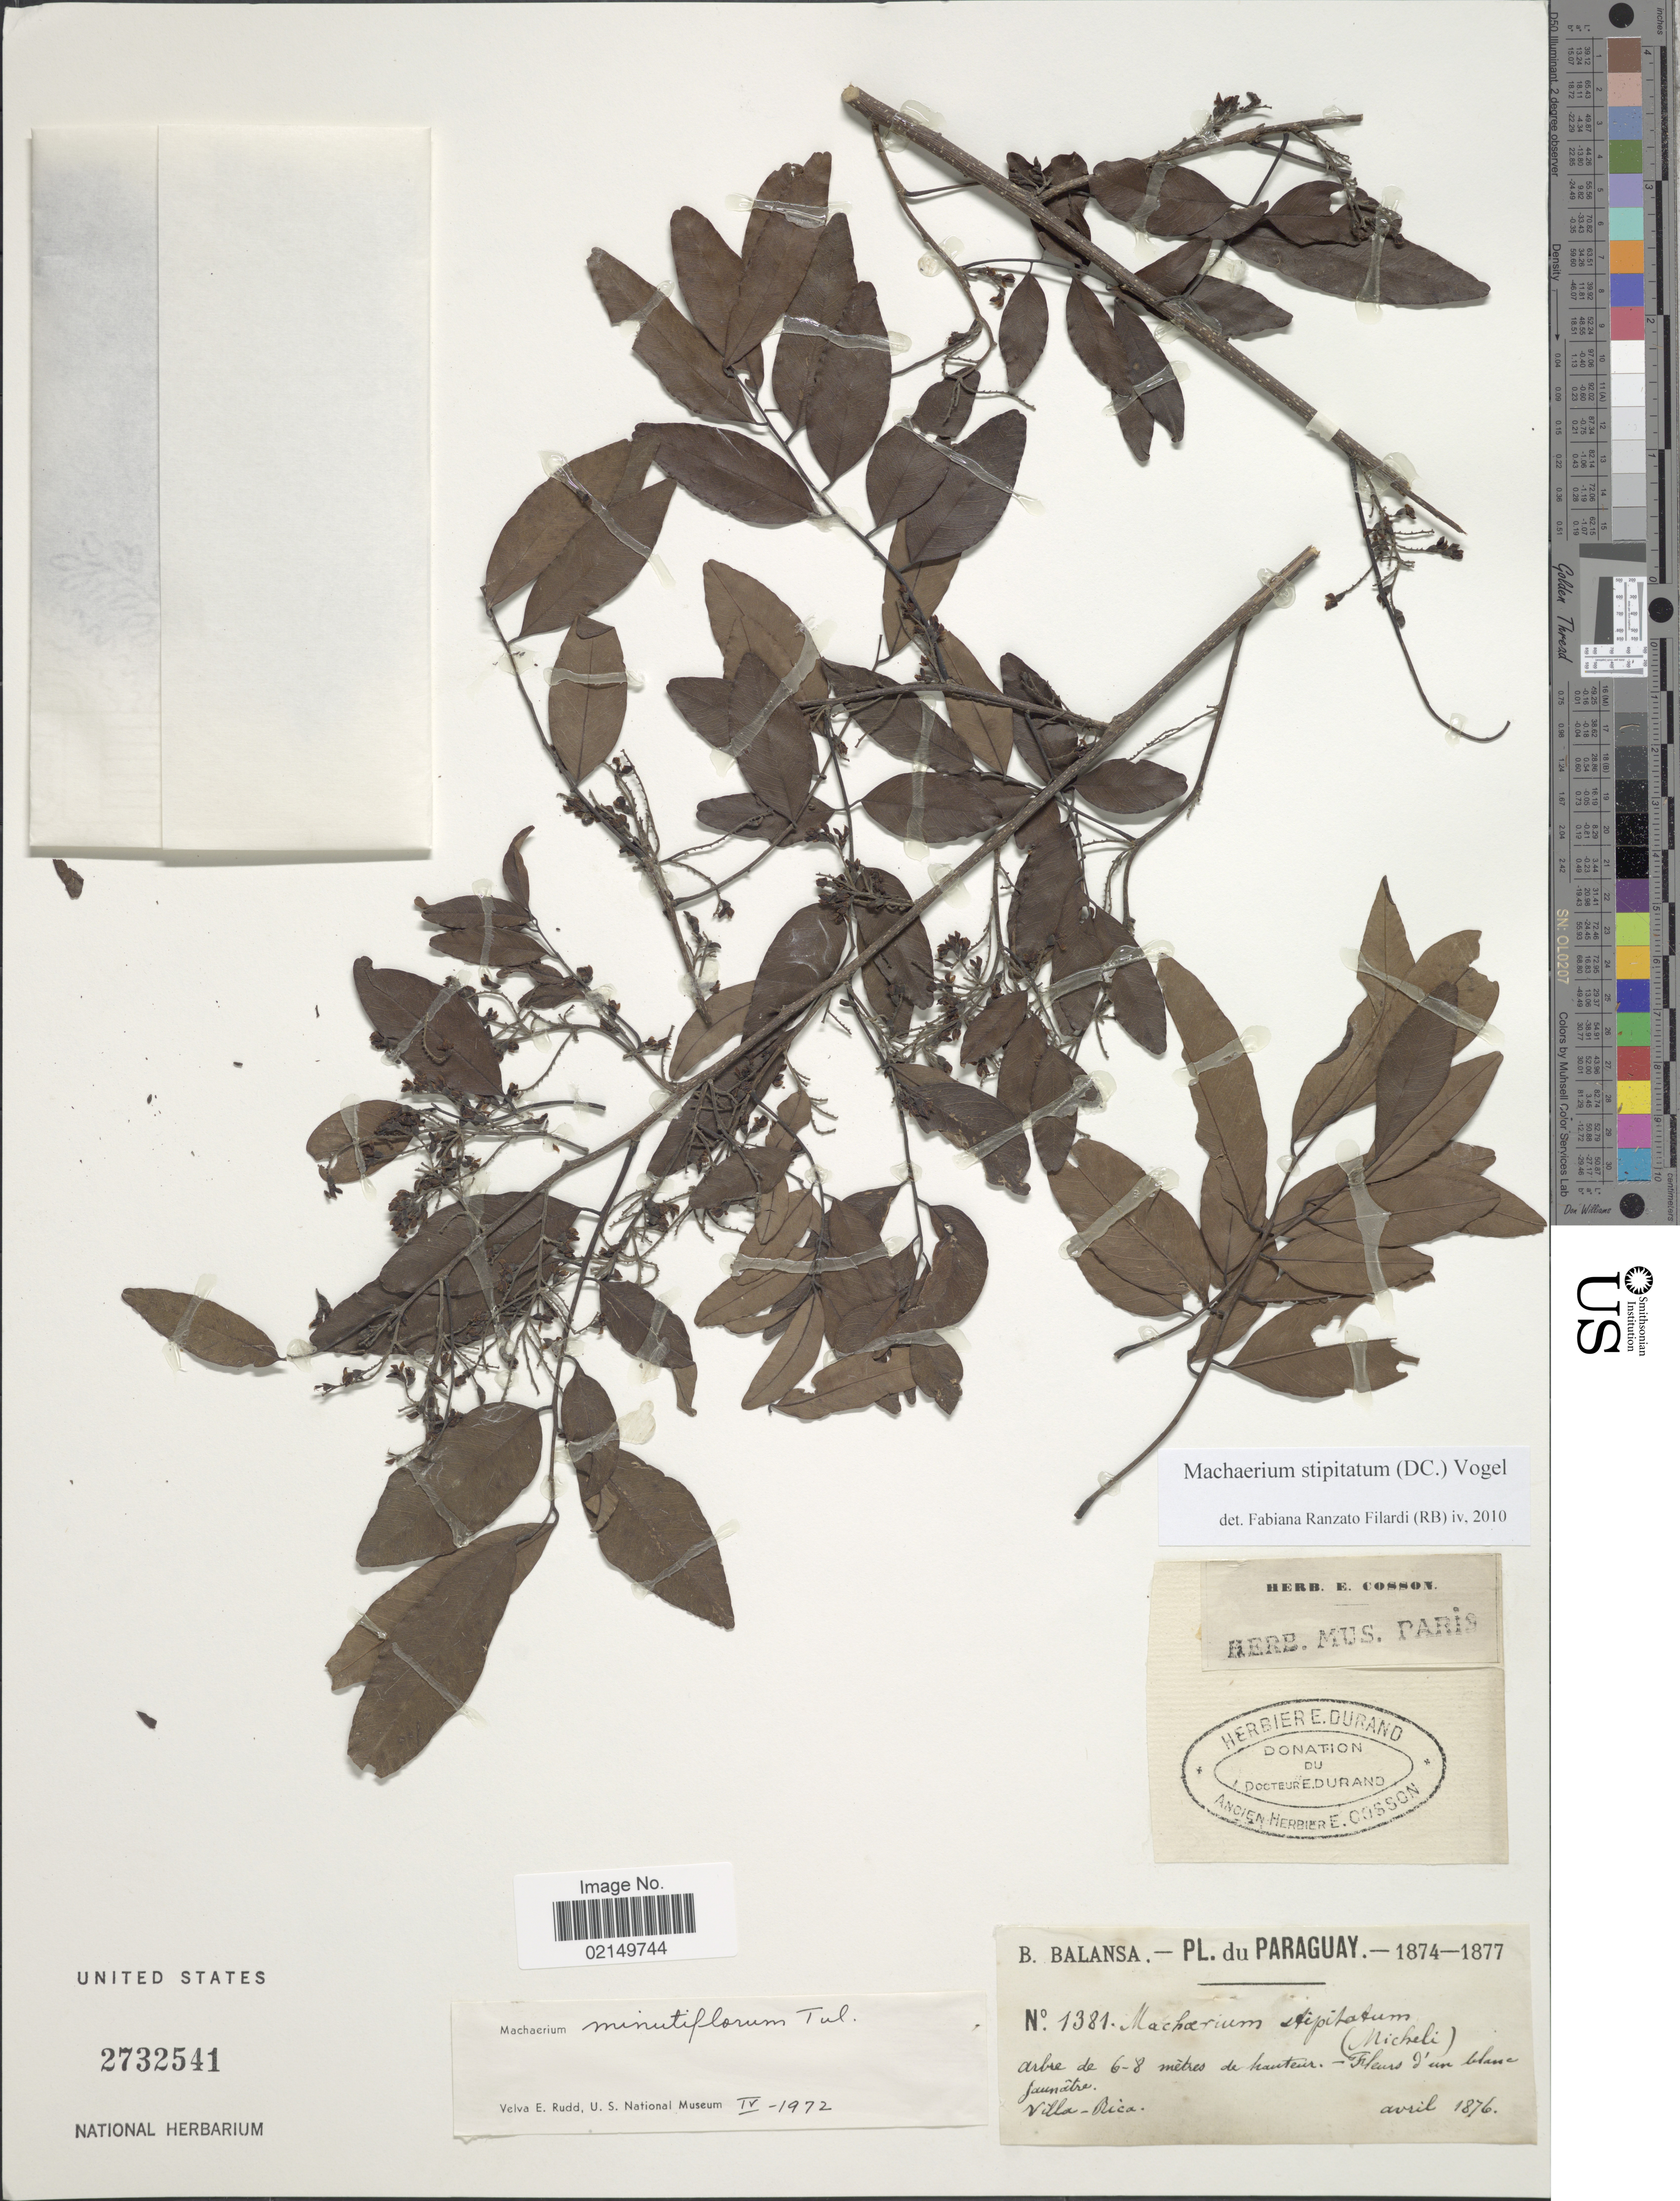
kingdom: Plantae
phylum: Tracheophyta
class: Magnoliopsida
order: Fabales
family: Fabaceae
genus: Machaerium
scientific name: Machaerium stipitatum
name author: (DC.) Vogel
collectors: B. Balansa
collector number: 1381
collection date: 1876-04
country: Paraguay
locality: Villa-Rica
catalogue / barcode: US 2732541